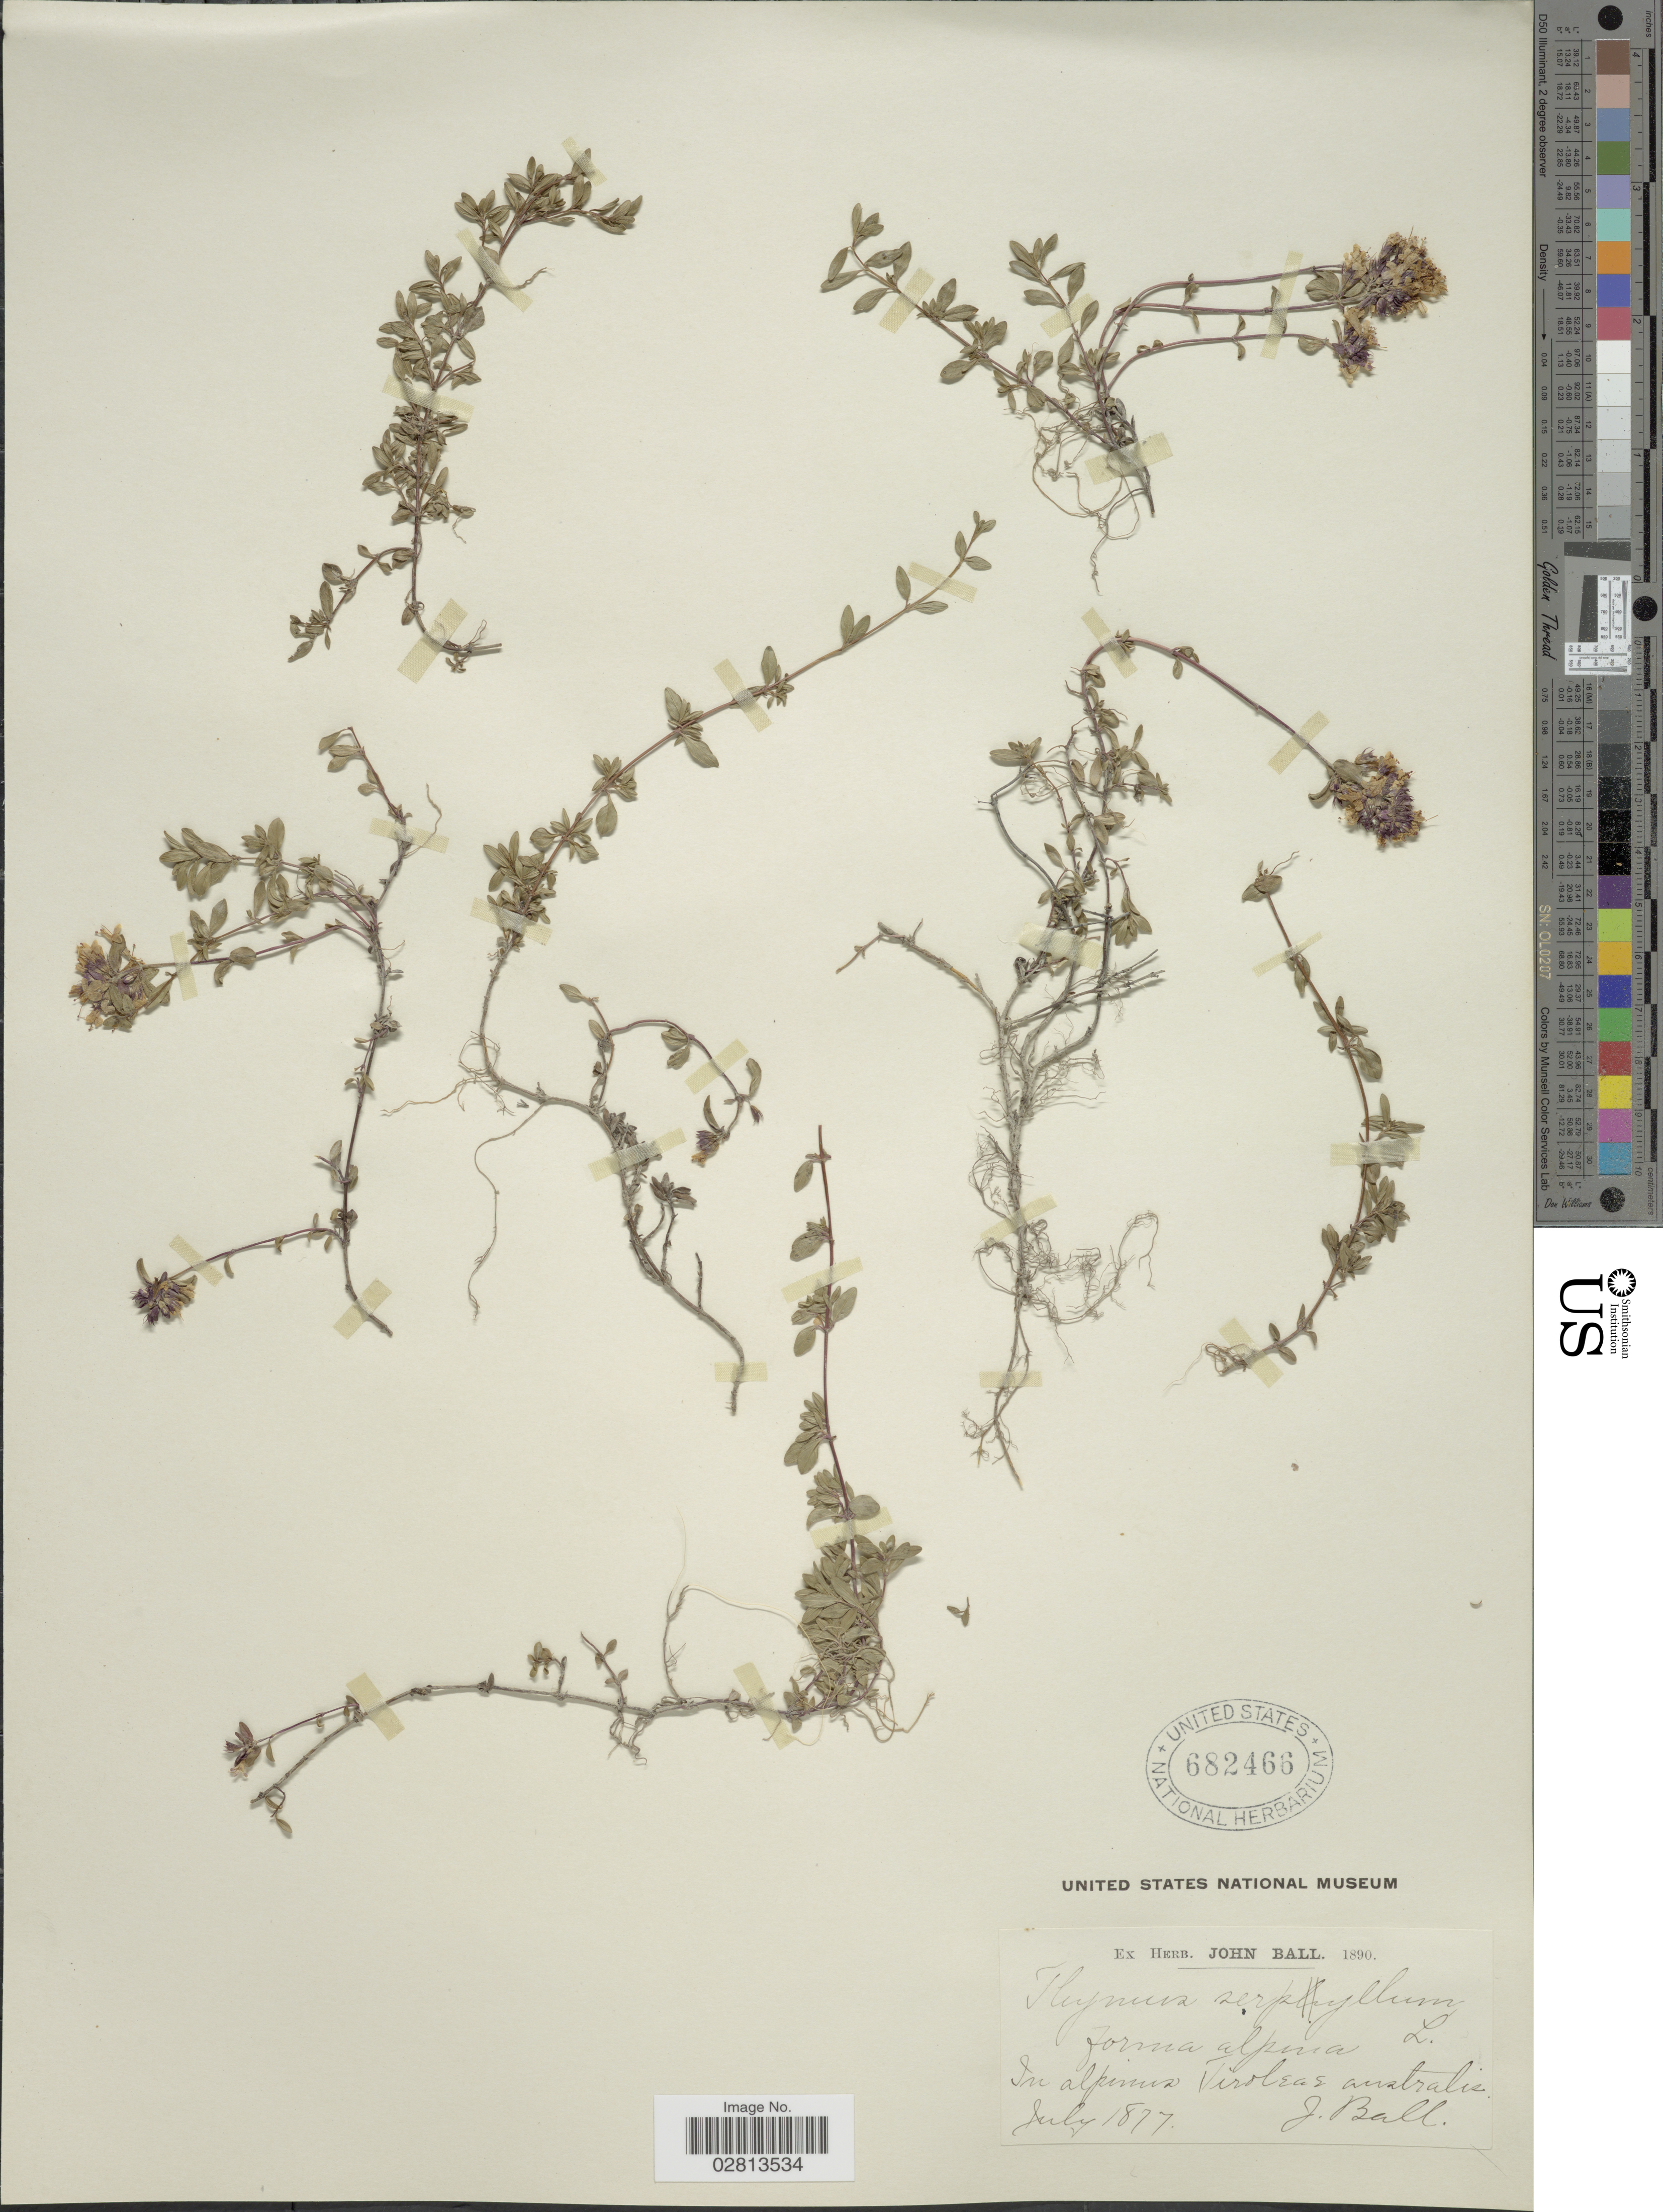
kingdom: Plantae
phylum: Tracheophyta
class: Magnoliopsida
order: Lamiales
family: Lamiaceae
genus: Thymus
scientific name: Thymus serpyllum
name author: L.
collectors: J. Ball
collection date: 1877-07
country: Austria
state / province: Tirol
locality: In alpines Tiroleae australis.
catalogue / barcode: US 682466